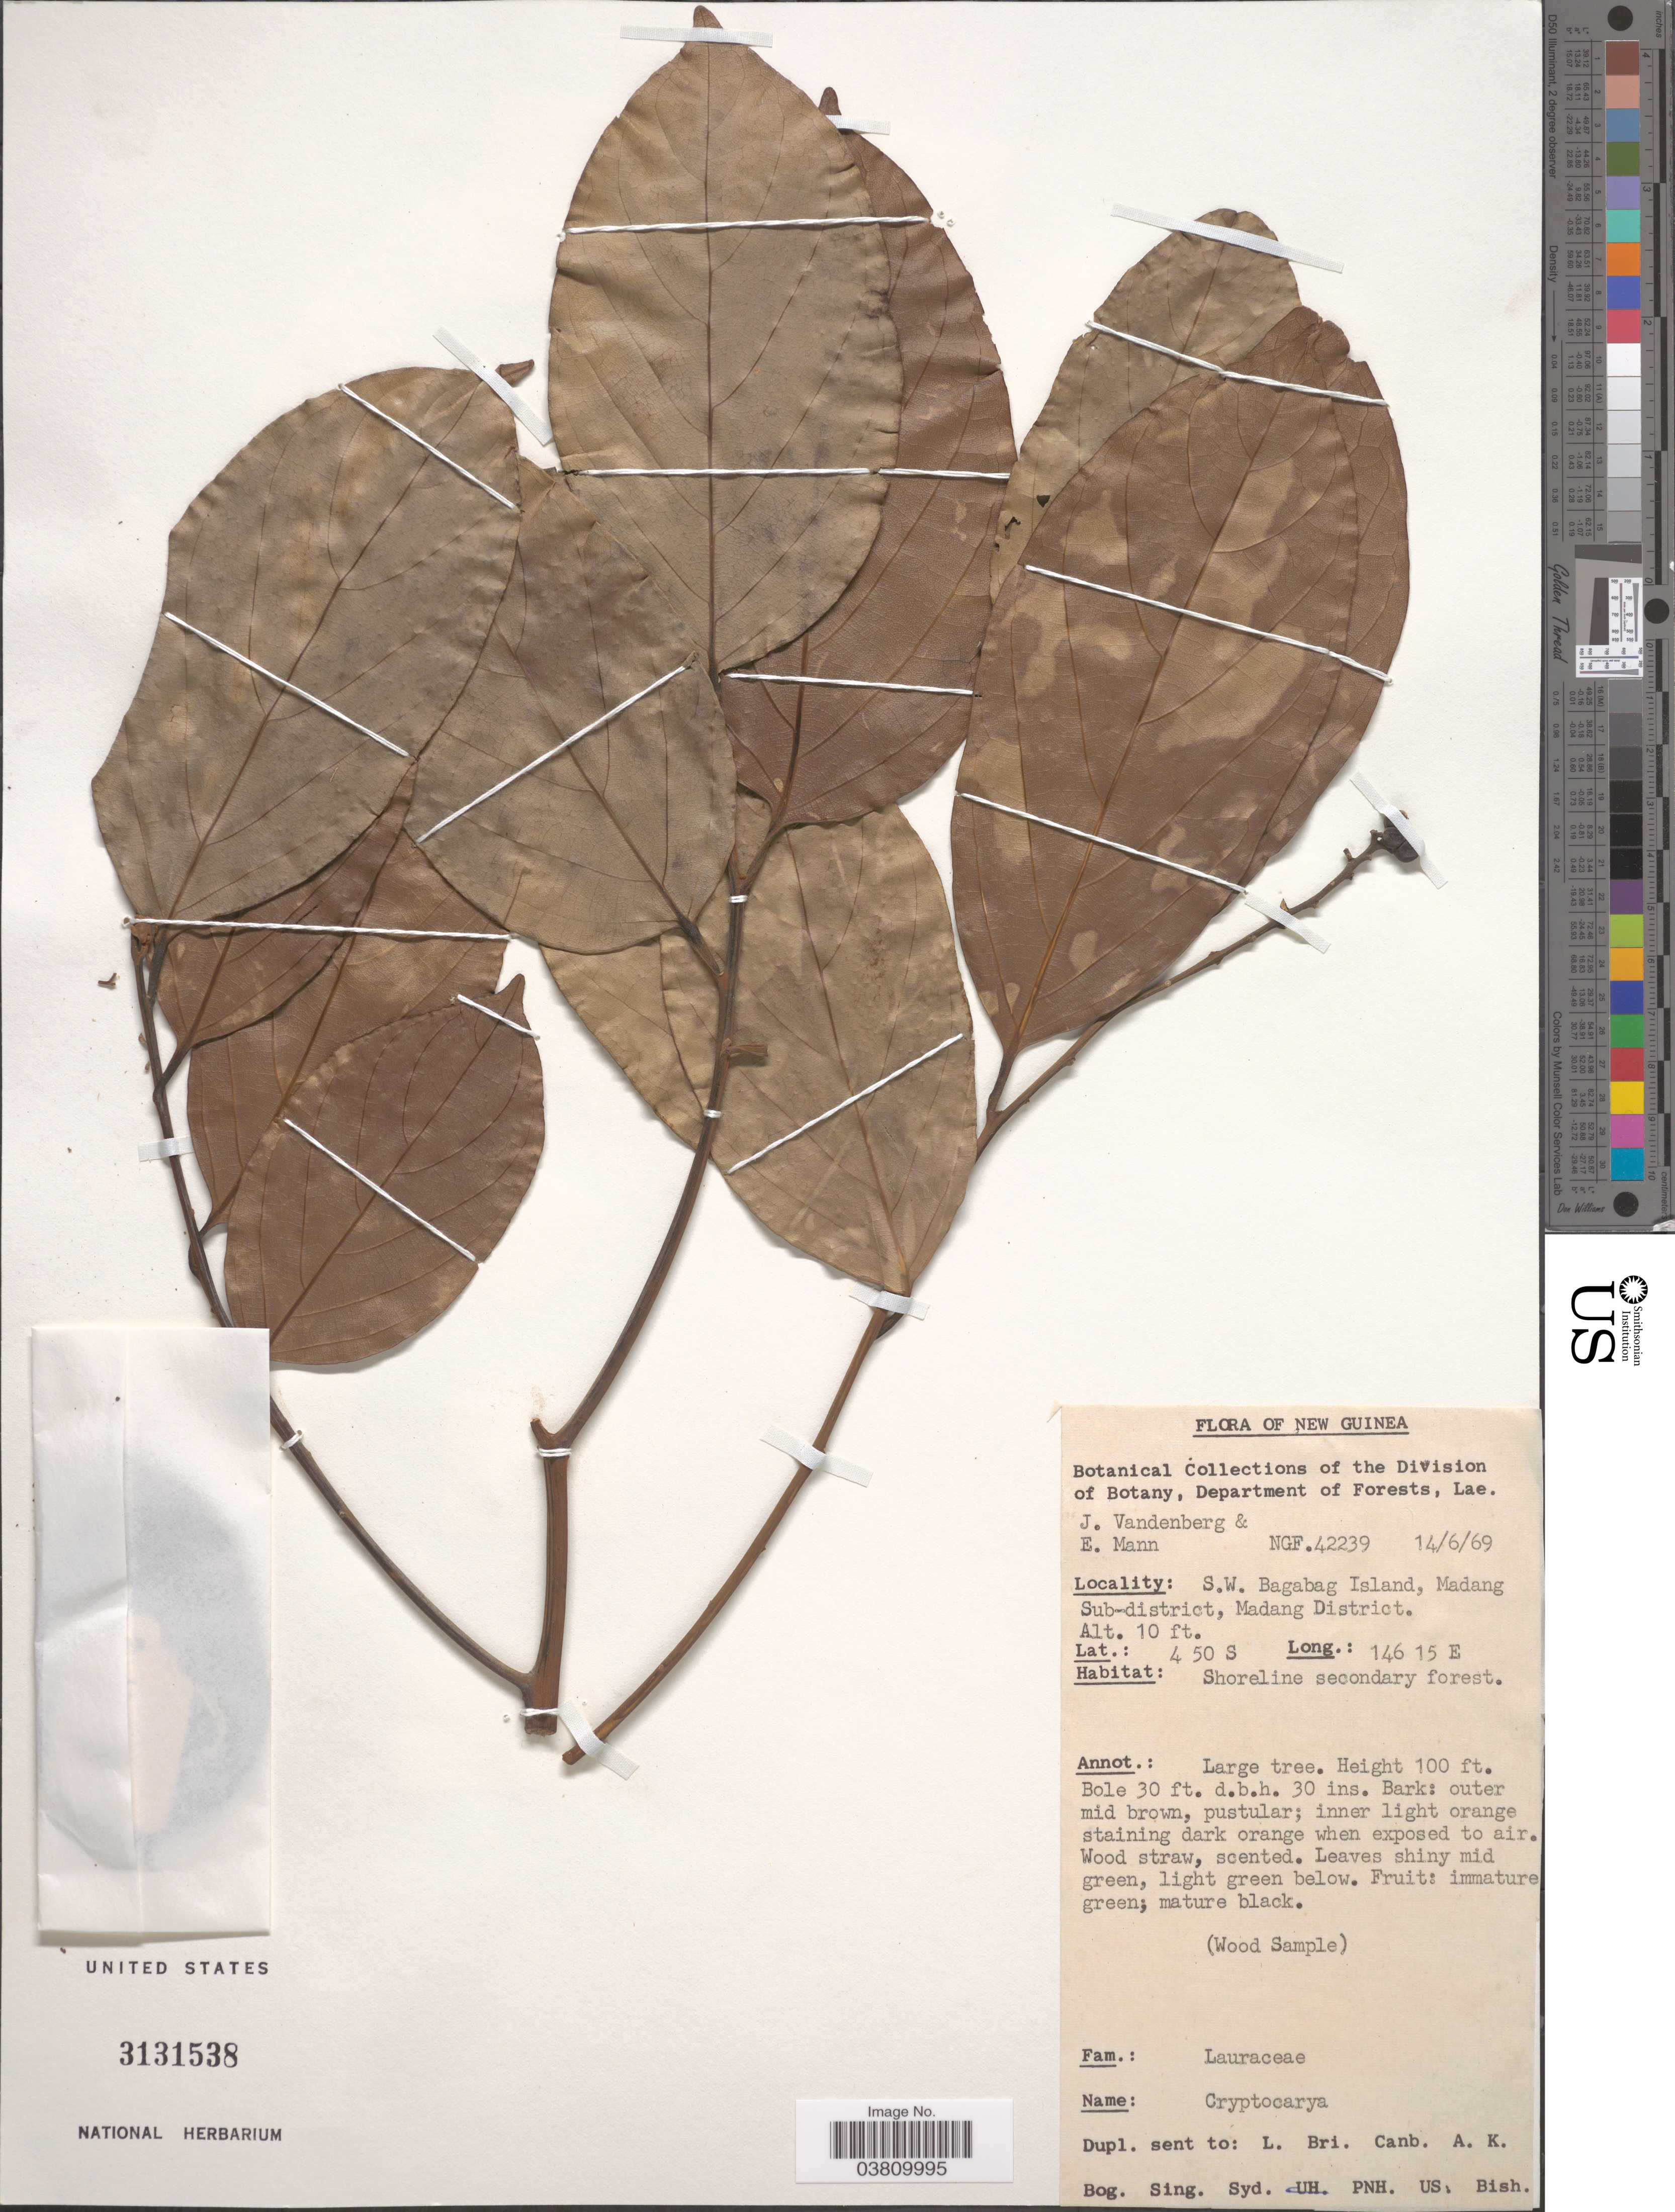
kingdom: Plantae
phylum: Tracheophyta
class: Magnoliopsida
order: Laurales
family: Lauraceae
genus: Cryptocarya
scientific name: Cryptocarya sp.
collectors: J. Vandenberg & E. Mann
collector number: NGF42239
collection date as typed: Transcribed d/m/y: 14/6/69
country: Papua New Guinea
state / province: Madang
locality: New Guinea. S.W. Bagabag Island, Madang Sub-district, Madang District.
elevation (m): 3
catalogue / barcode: US 3131538